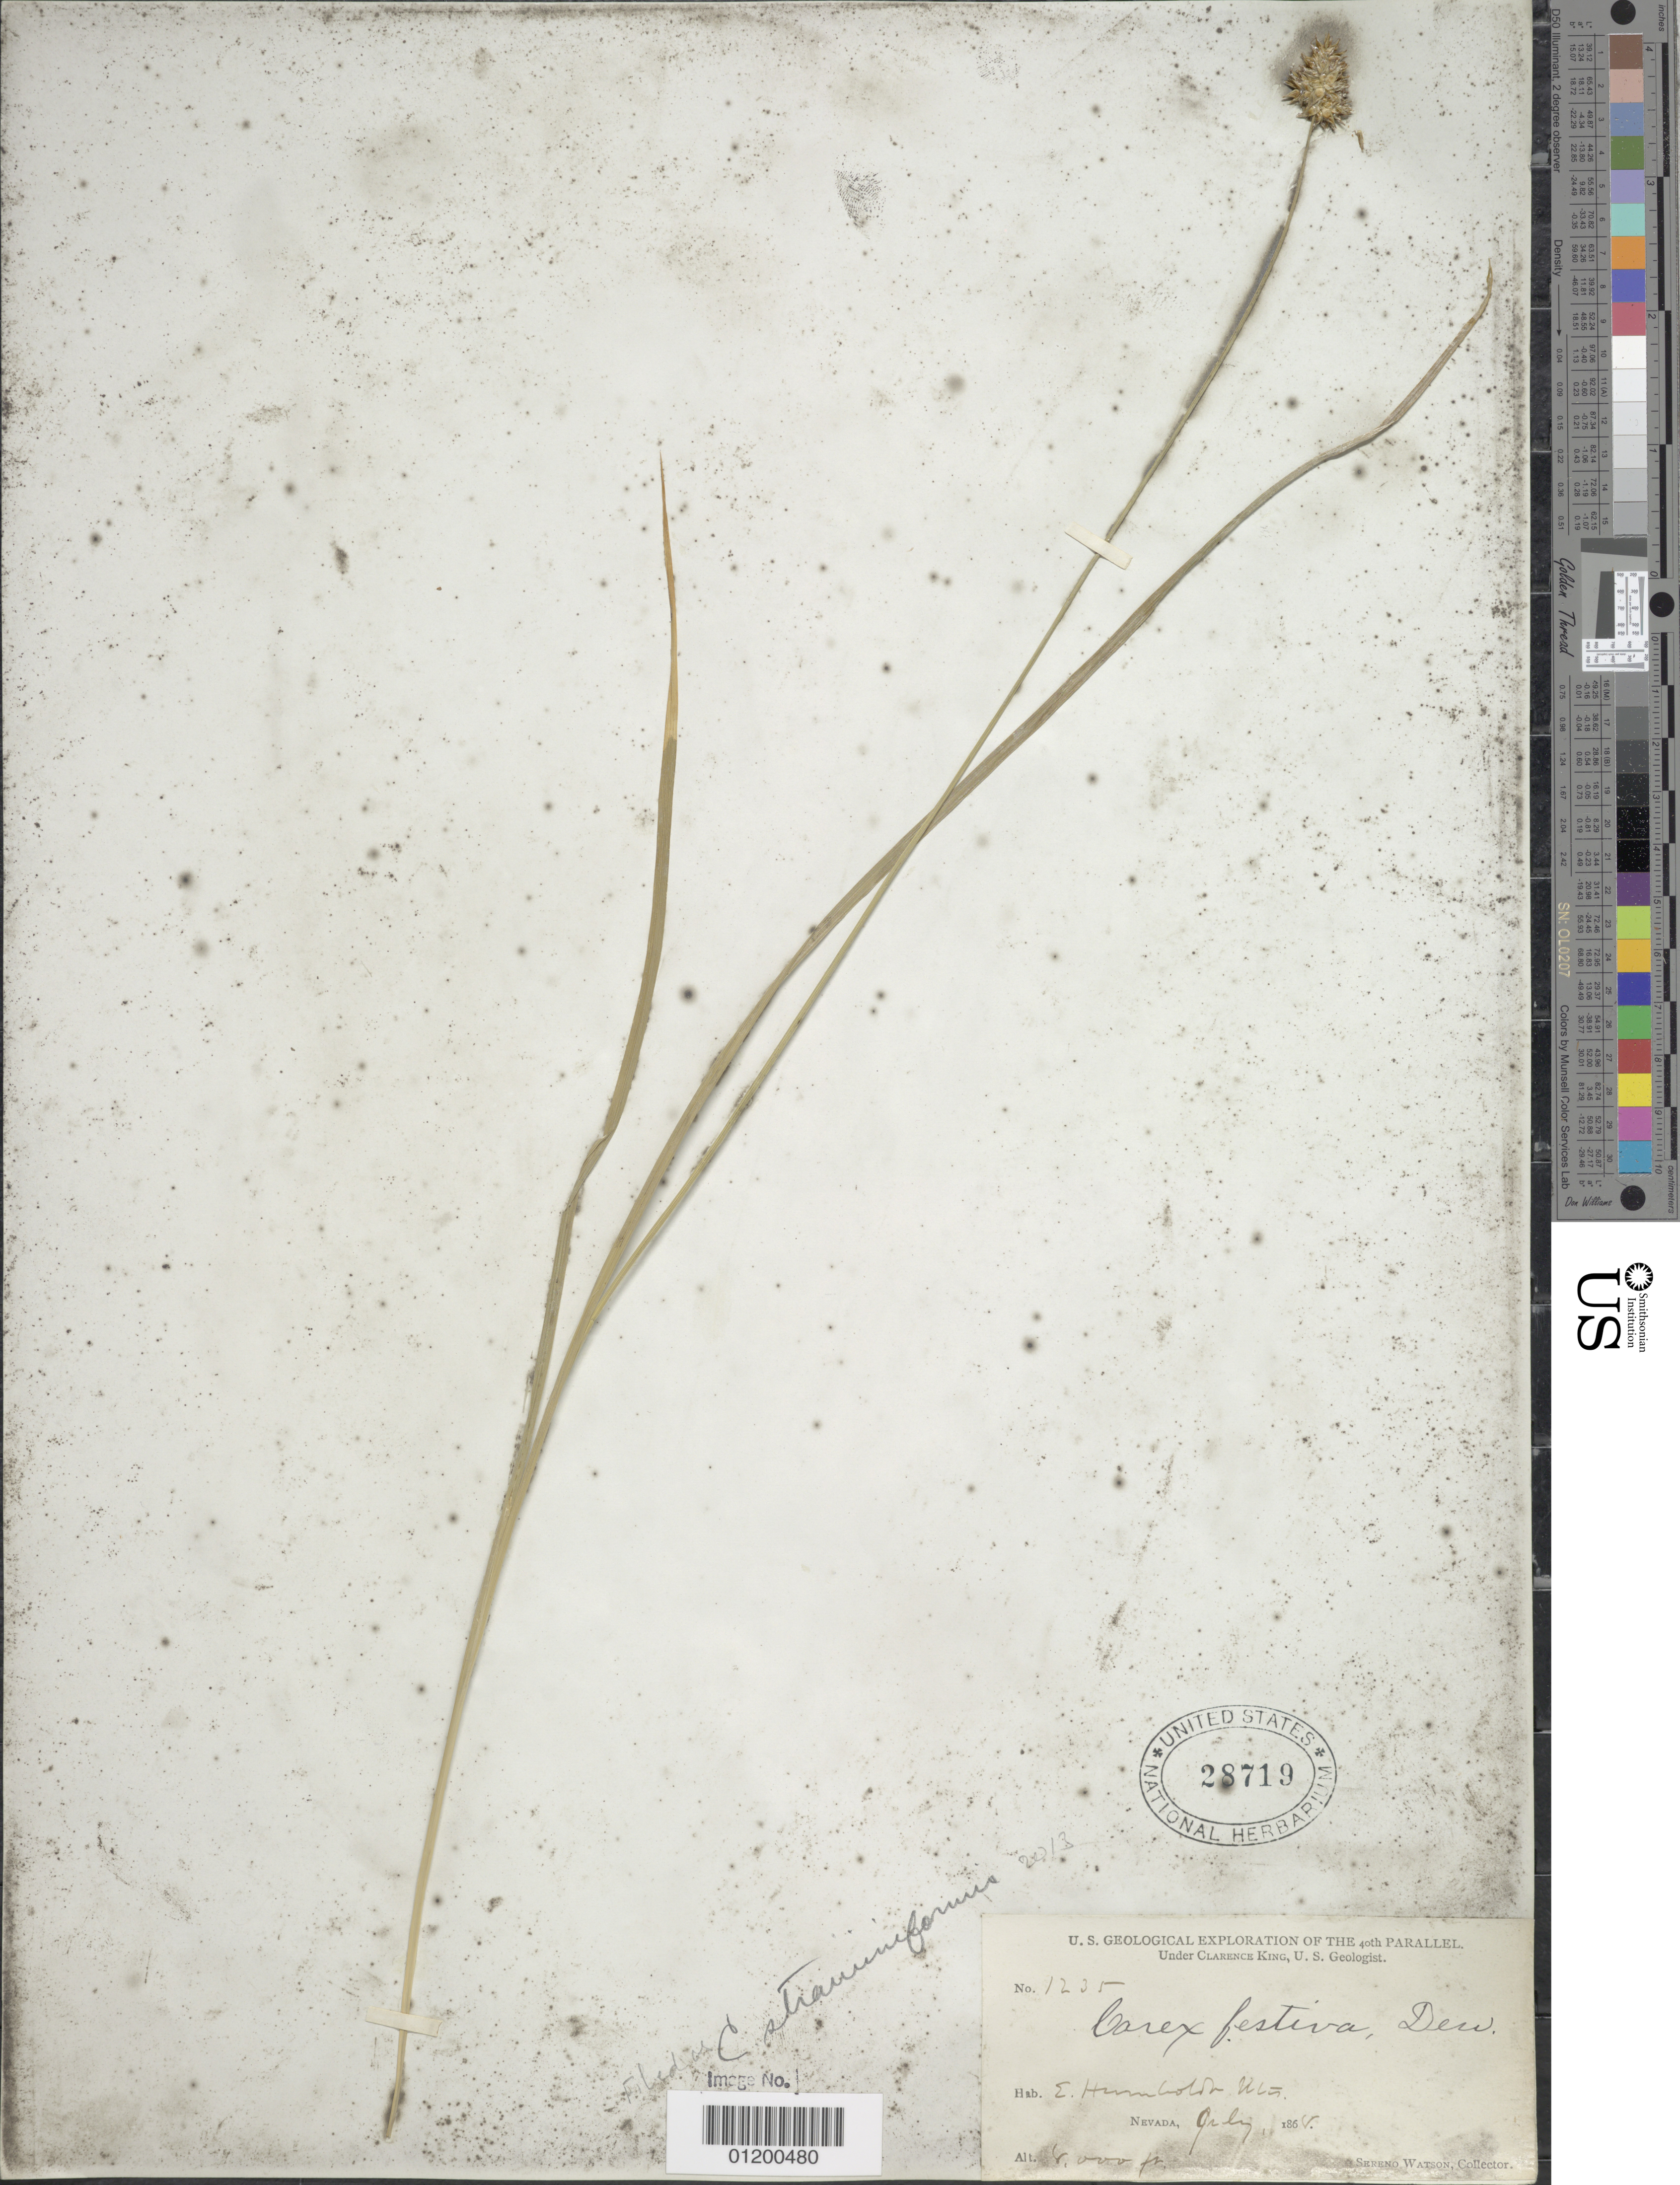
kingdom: Plantae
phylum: Tracheophyta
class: Liliopsida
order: Poales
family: Cyperaceae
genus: Carex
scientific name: Carex straminiformis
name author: L.H. Bailey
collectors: S. Watson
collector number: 1235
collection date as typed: Jul1868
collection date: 1868-07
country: United States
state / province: Nevada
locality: E. Humboldt Mts.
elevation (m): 2438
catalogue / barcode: US 28719